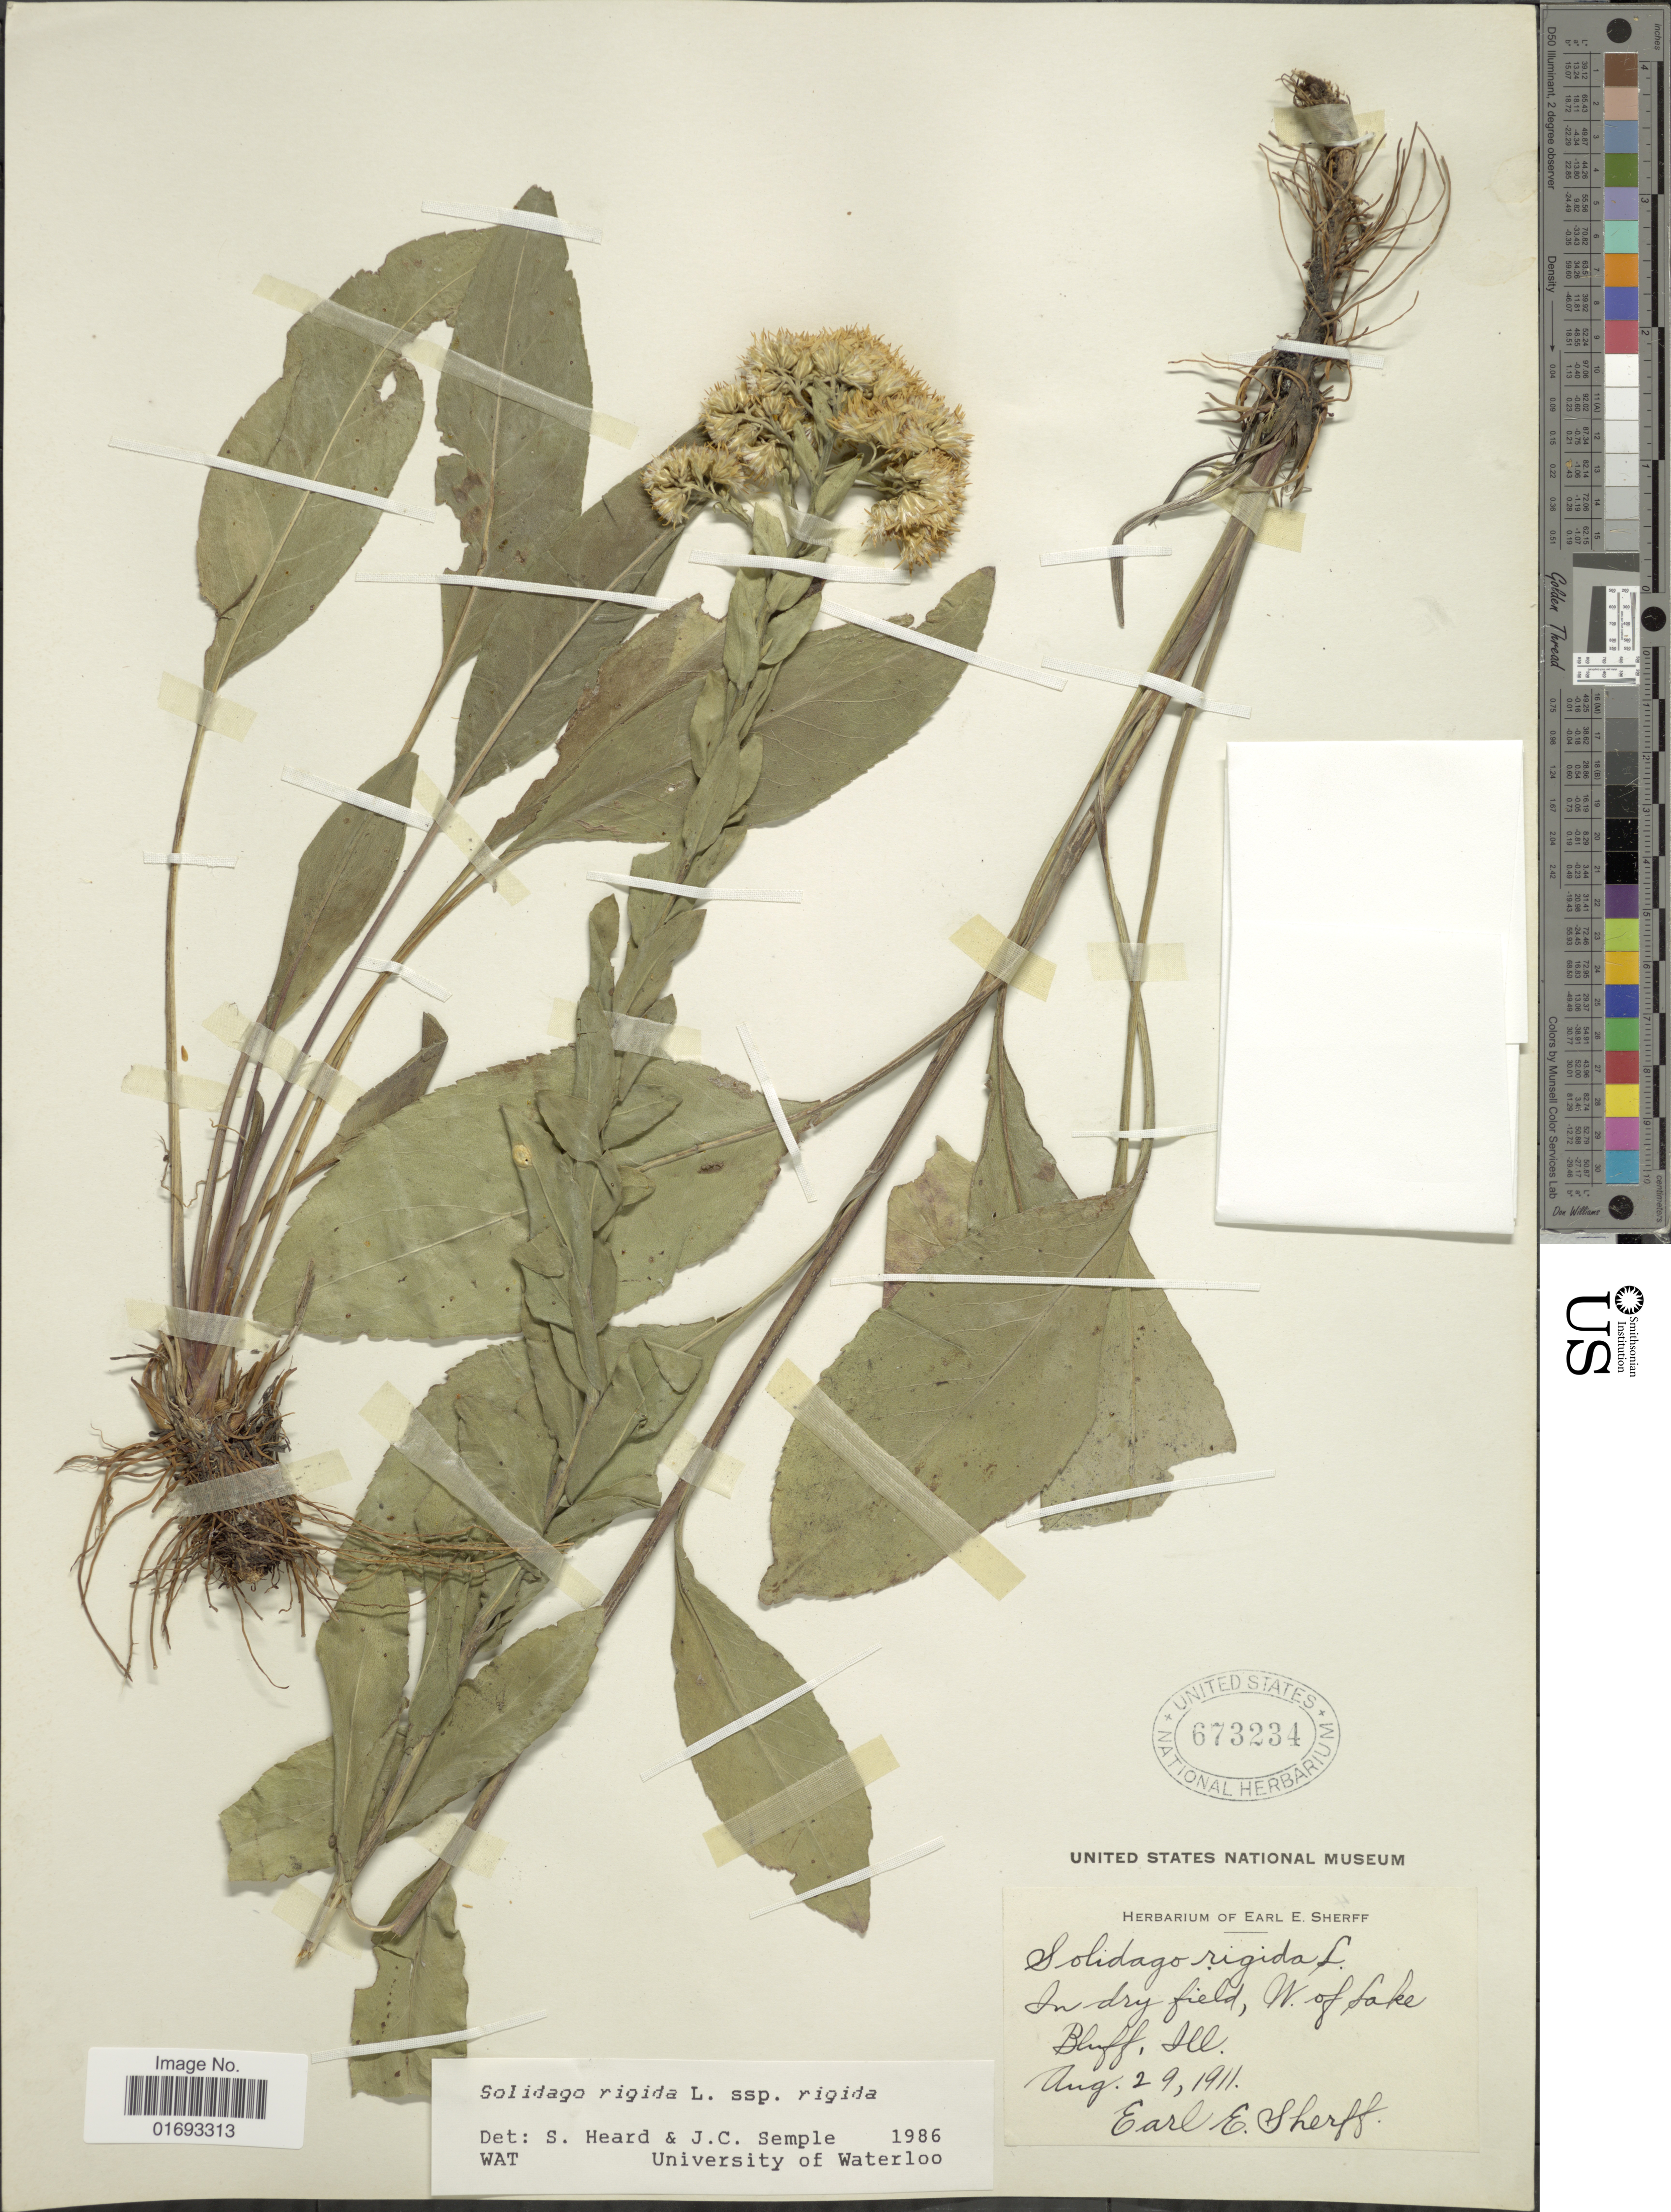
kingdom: Plantae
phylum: Tracheophyta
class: Magnoliopsida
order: Asterales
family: Asteraceae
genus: Oligoneuron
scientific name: Oligoneuron rigidum var. rigidum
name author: (L.) Small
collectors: E. E. Sherff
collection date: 1911-08-29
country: United States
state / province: Illinois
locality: In dry field, W. of Lake Bluff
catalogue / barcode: US 673234